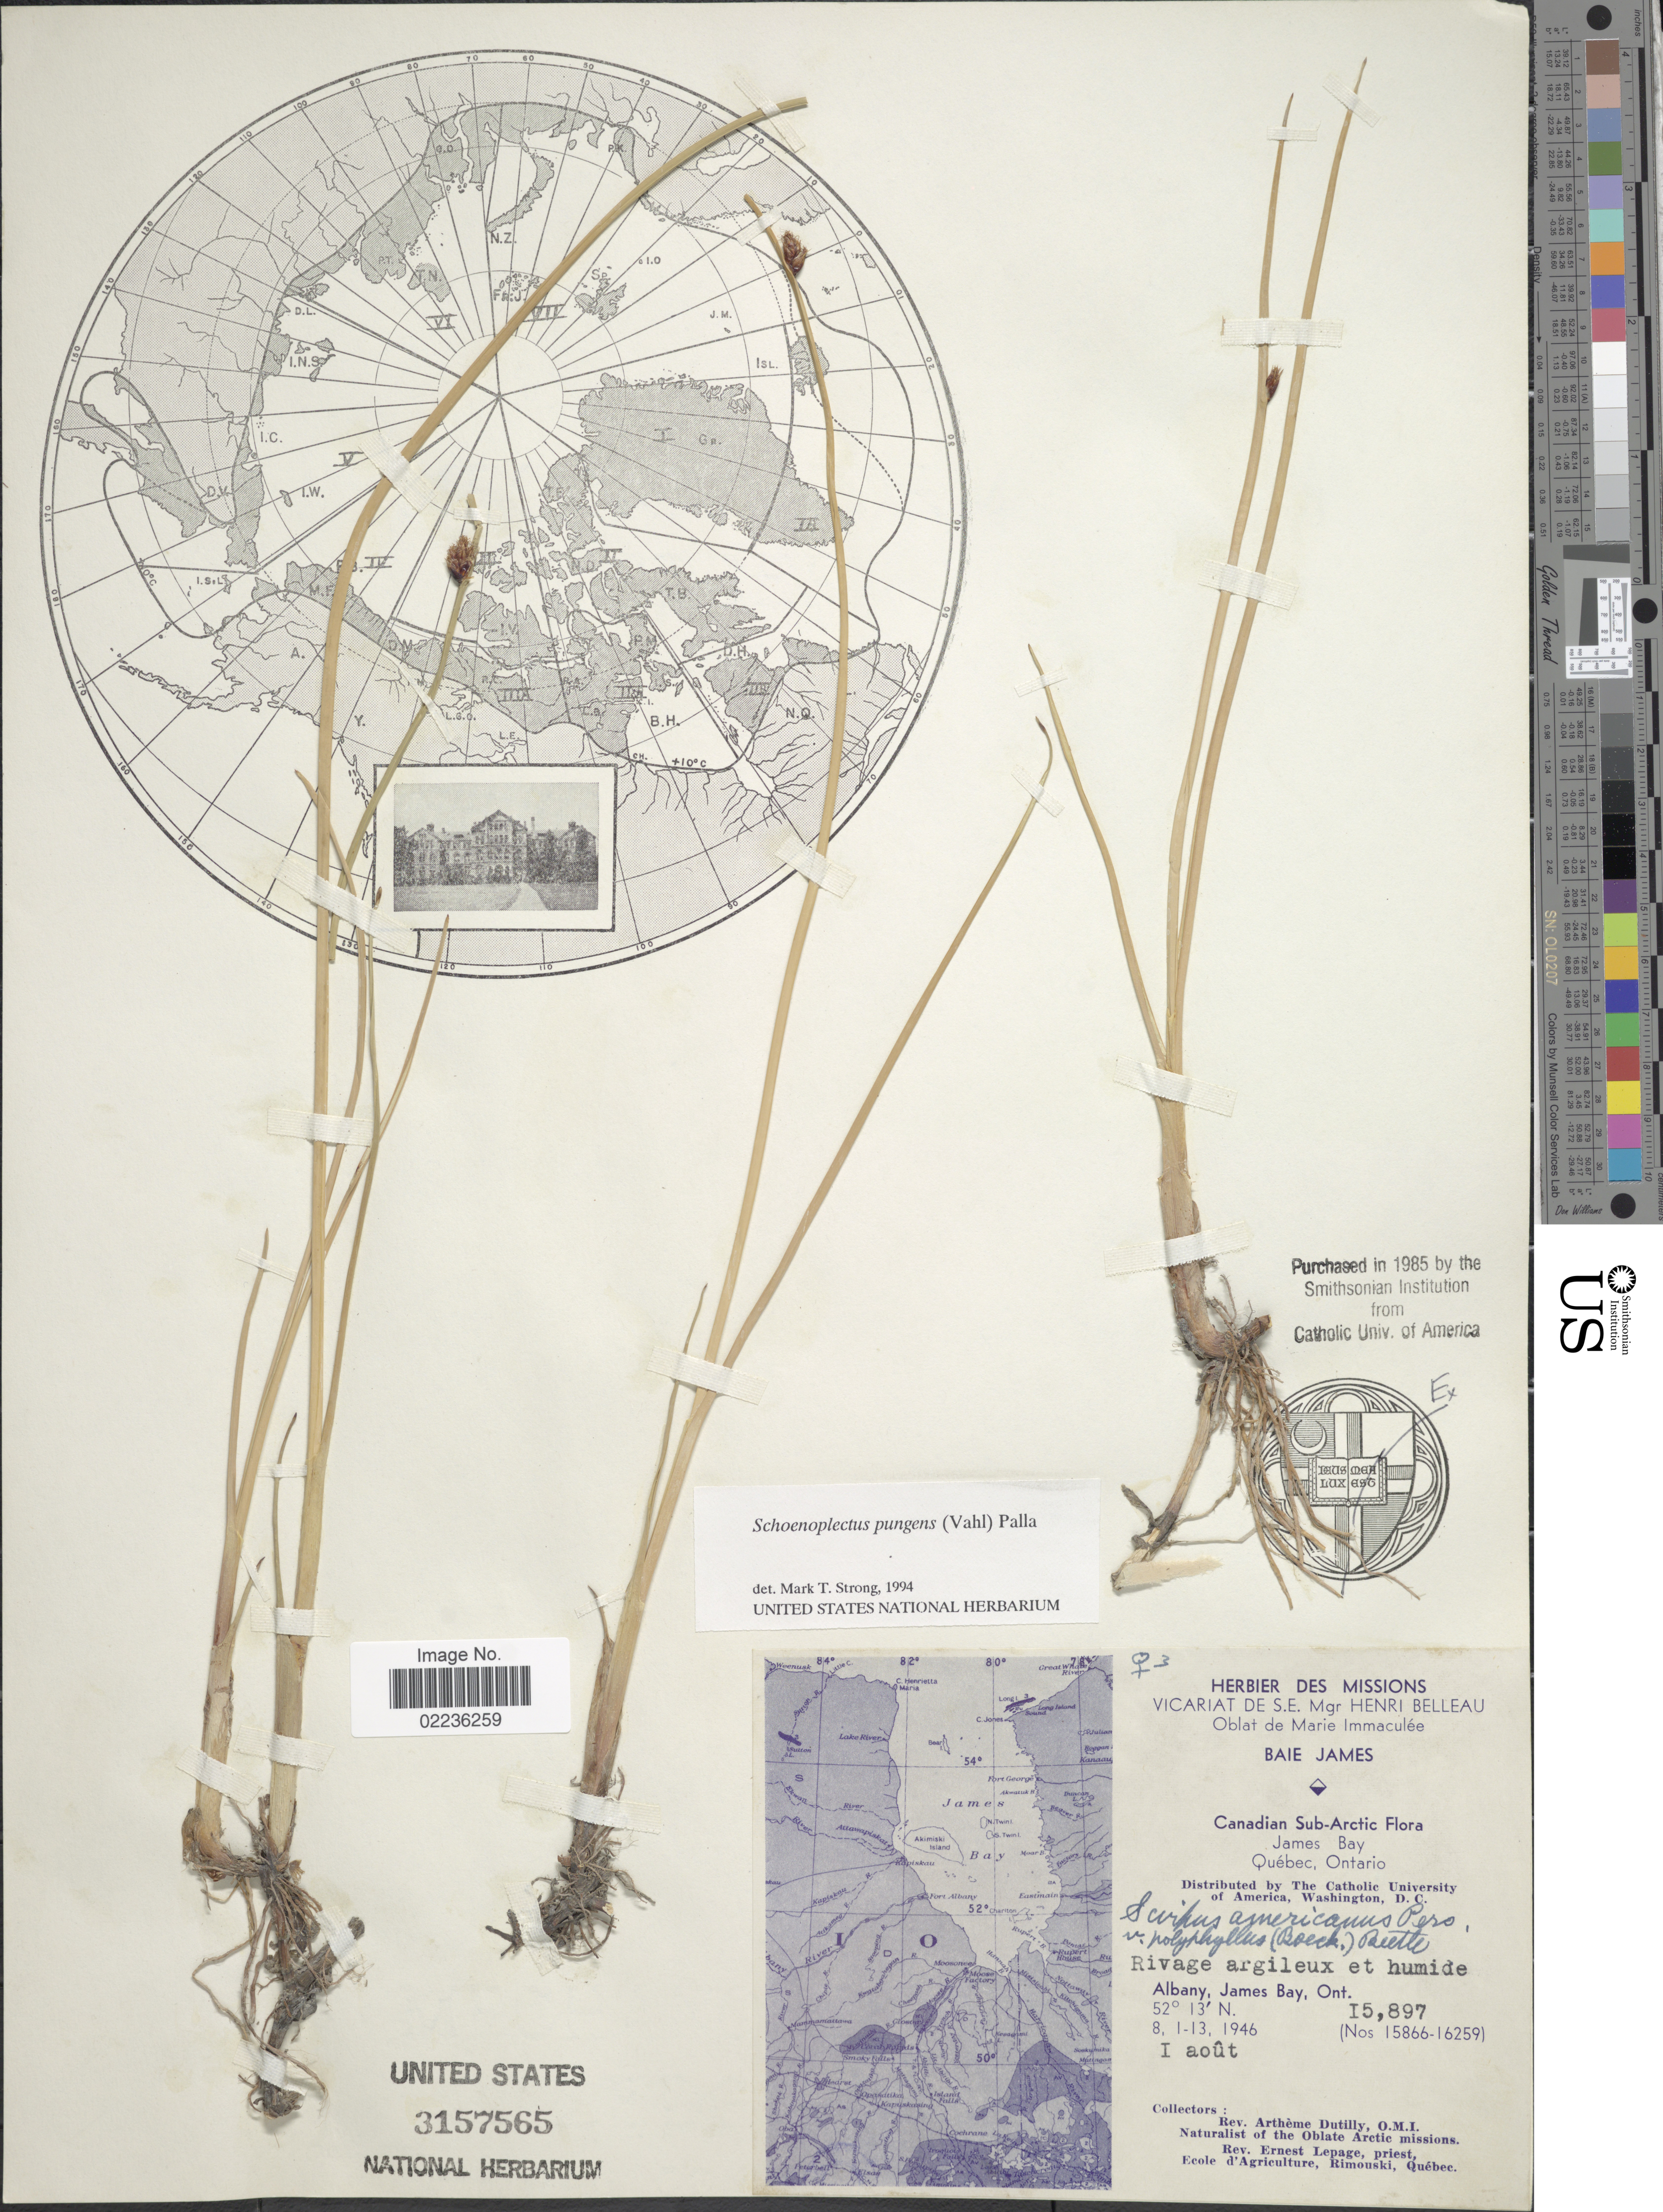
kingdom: Plantae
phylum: Tracheophyta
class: Liliopsida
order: Poales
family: Cyperaceae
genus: Schoenoplectus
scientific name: Schoenoplectus pungens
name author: (Vahl) Palla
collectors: A. Dutilly & E. Lepage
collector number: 15897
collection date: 1946-08-01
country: Canada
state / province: Ontario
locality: Canadian Sub-Arctic. James Bay. Rivage argileux et humide. Albany, James Bay, Ont.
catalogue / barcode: US 3157565